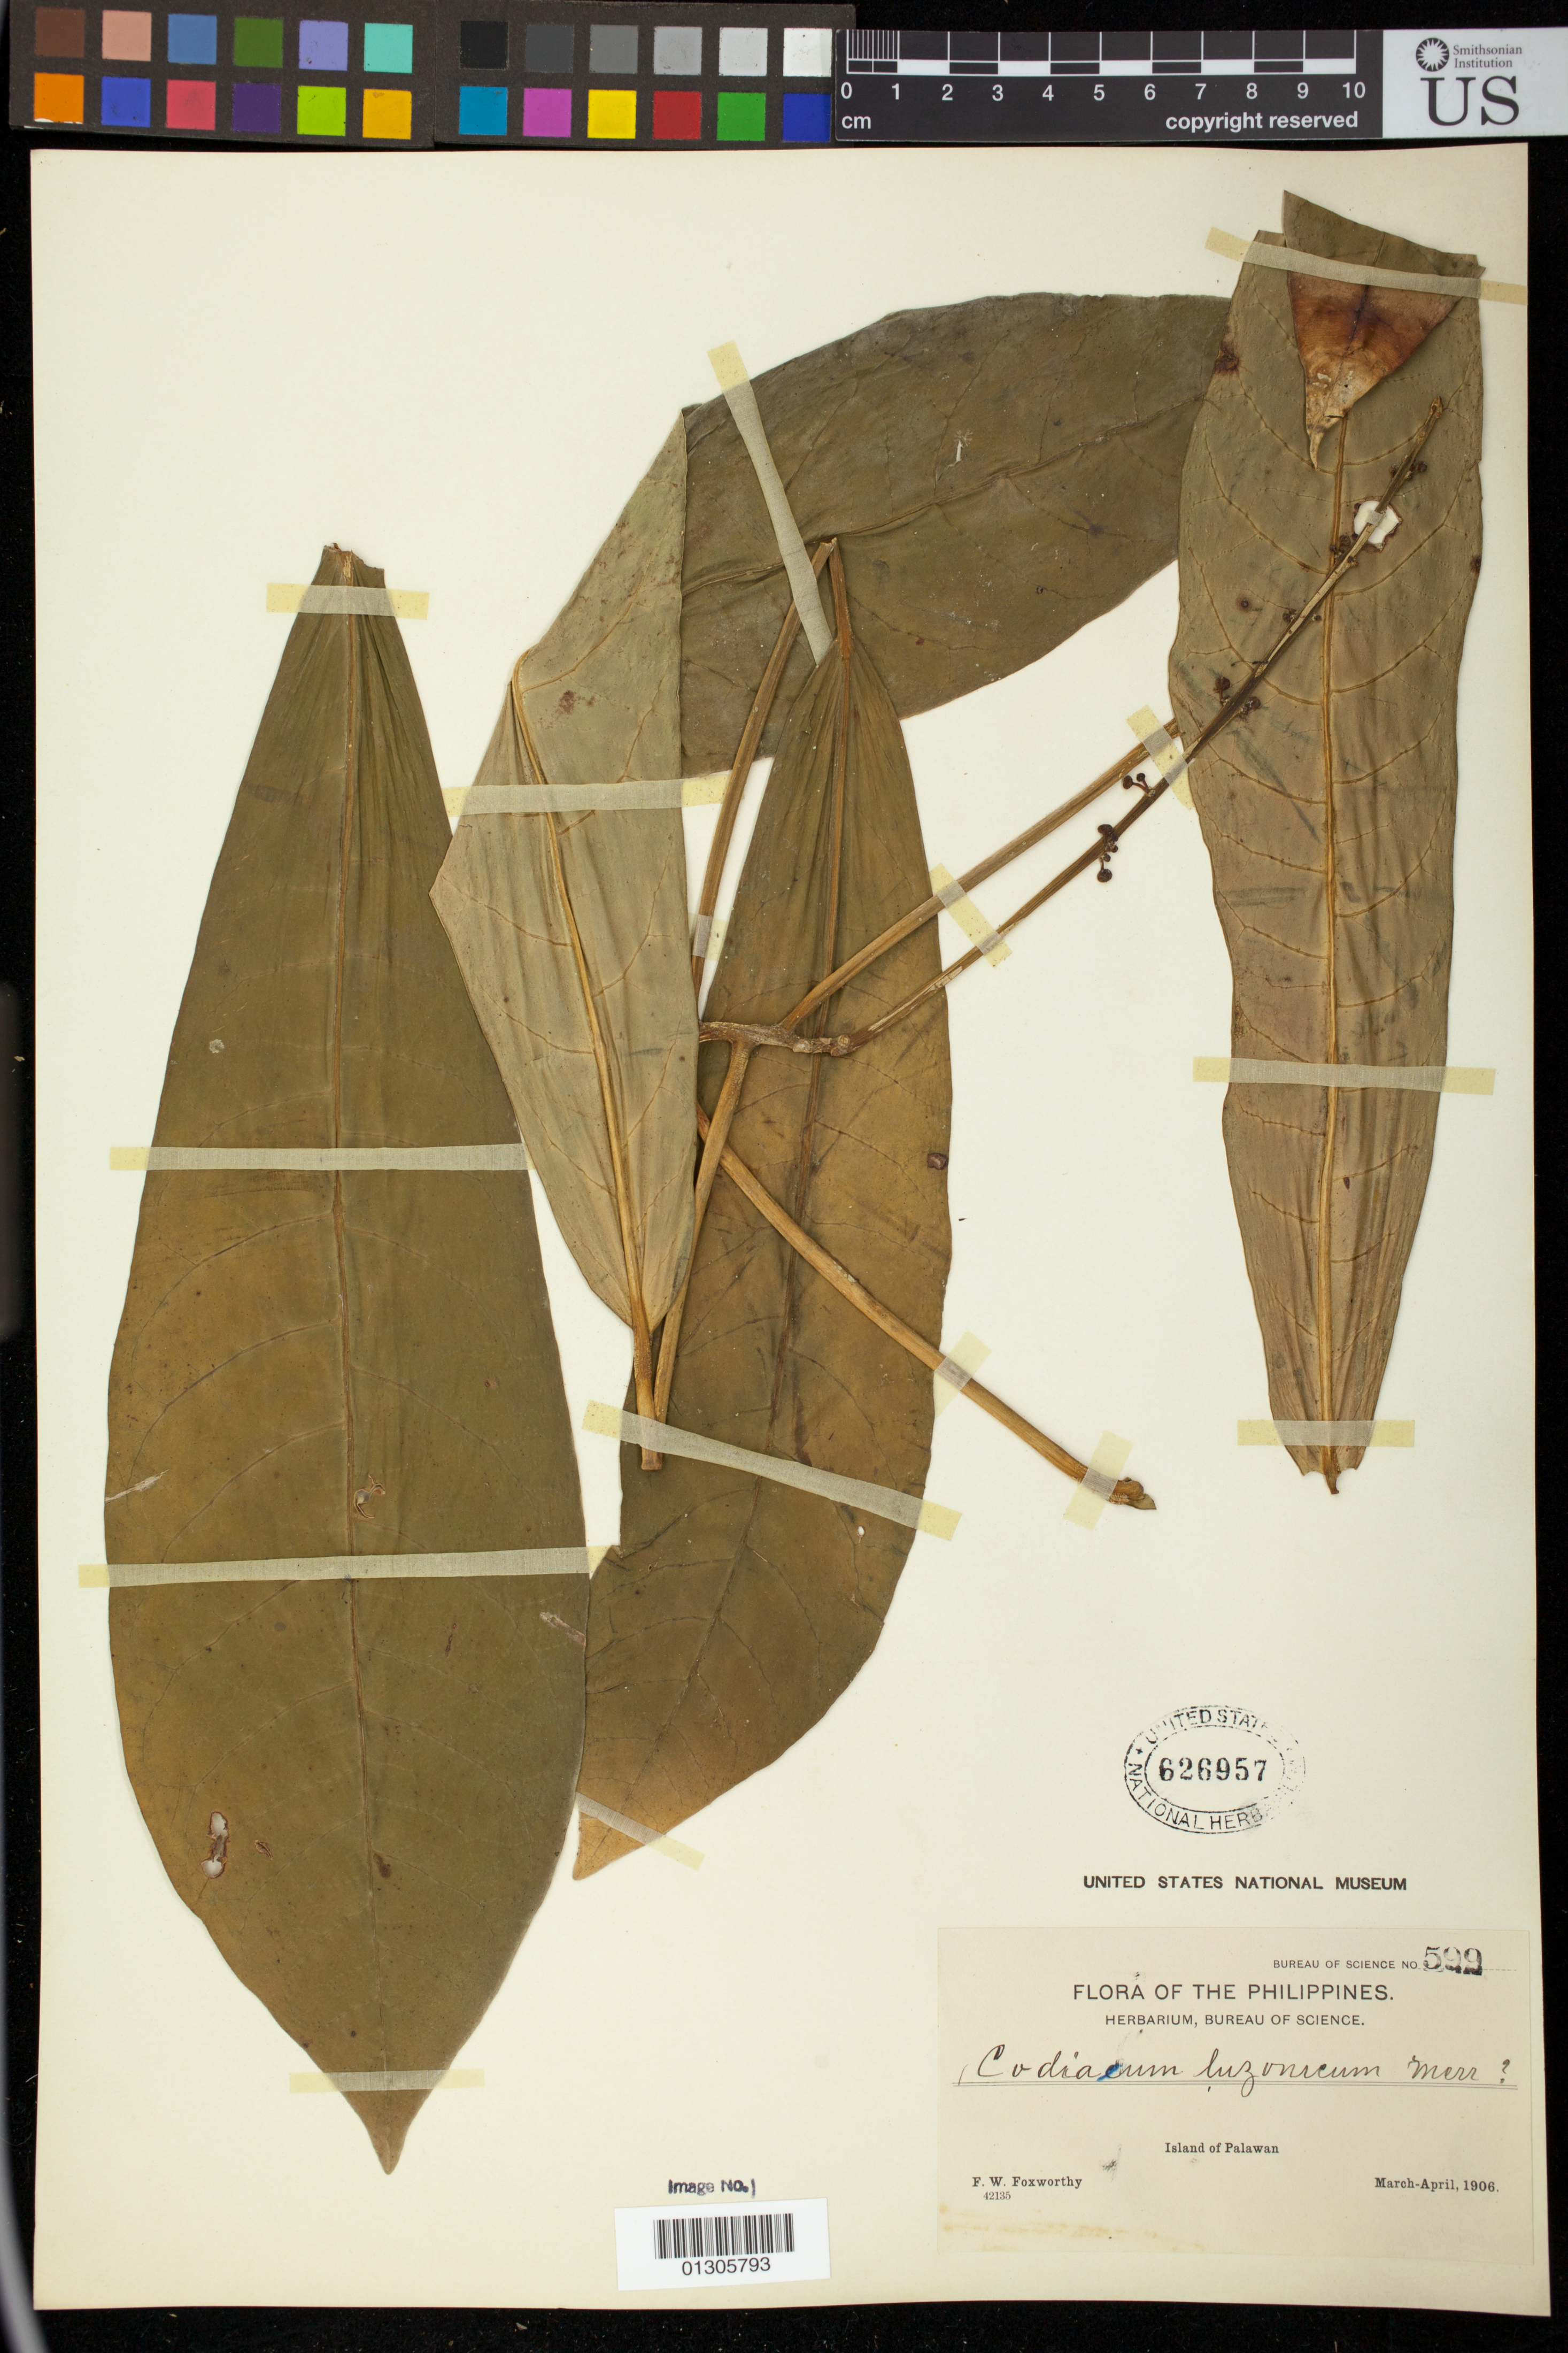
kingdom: Plantae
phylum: Tracheophyta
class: Magnoliopsida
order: Malpighiales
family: Euphorbiaceae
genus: Codiaeum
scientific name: Codiaeum luzonicum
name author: Merr.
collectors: F. W. Foxworthy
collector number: Bur. Sci. 599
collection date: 1906-03/1906-04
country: Philippines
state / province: Mimaropa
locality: Island of Palawan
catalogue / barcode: US 626957